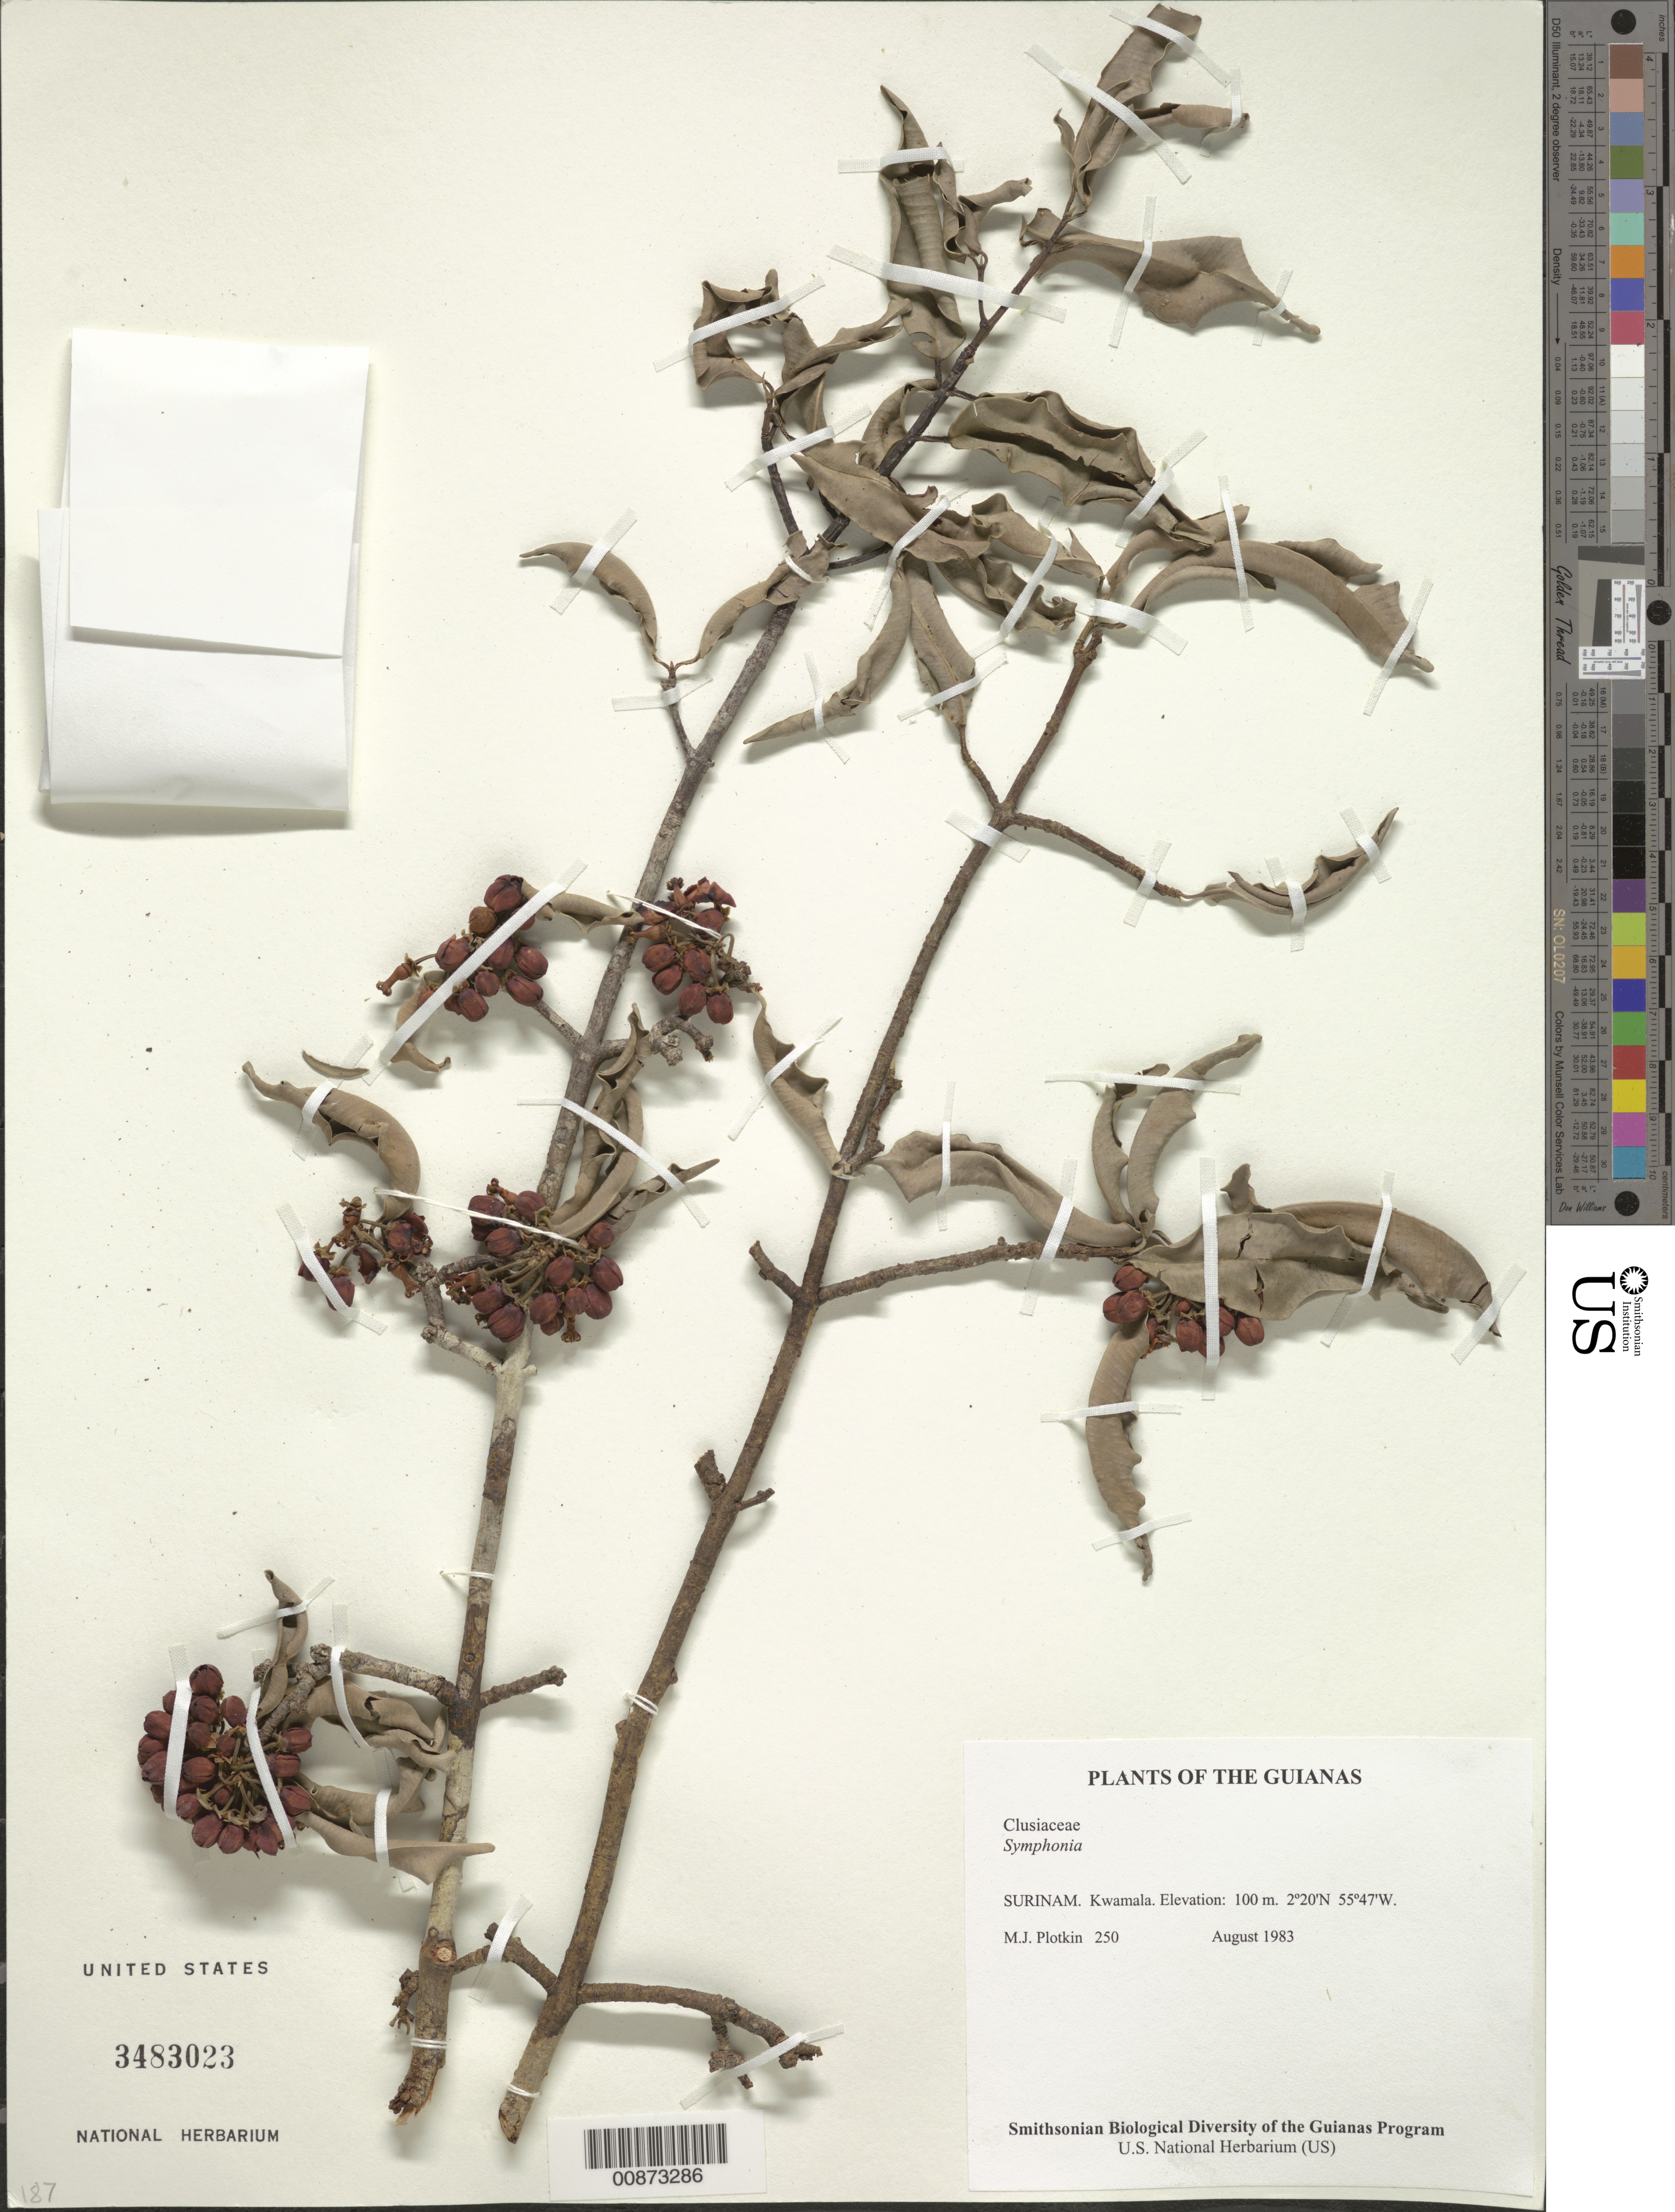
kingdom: Plantae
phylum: Tracheophyta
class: Magnoliopsida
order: Malpighiales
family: Clusiaceae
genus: Symphonia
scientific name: Symphonia sp.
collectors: M. Plotkin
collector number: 250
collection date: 1983-08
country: Suriname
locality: The Guianas. Surinam. Kwamala.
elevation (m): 100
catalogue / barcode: US 3483023